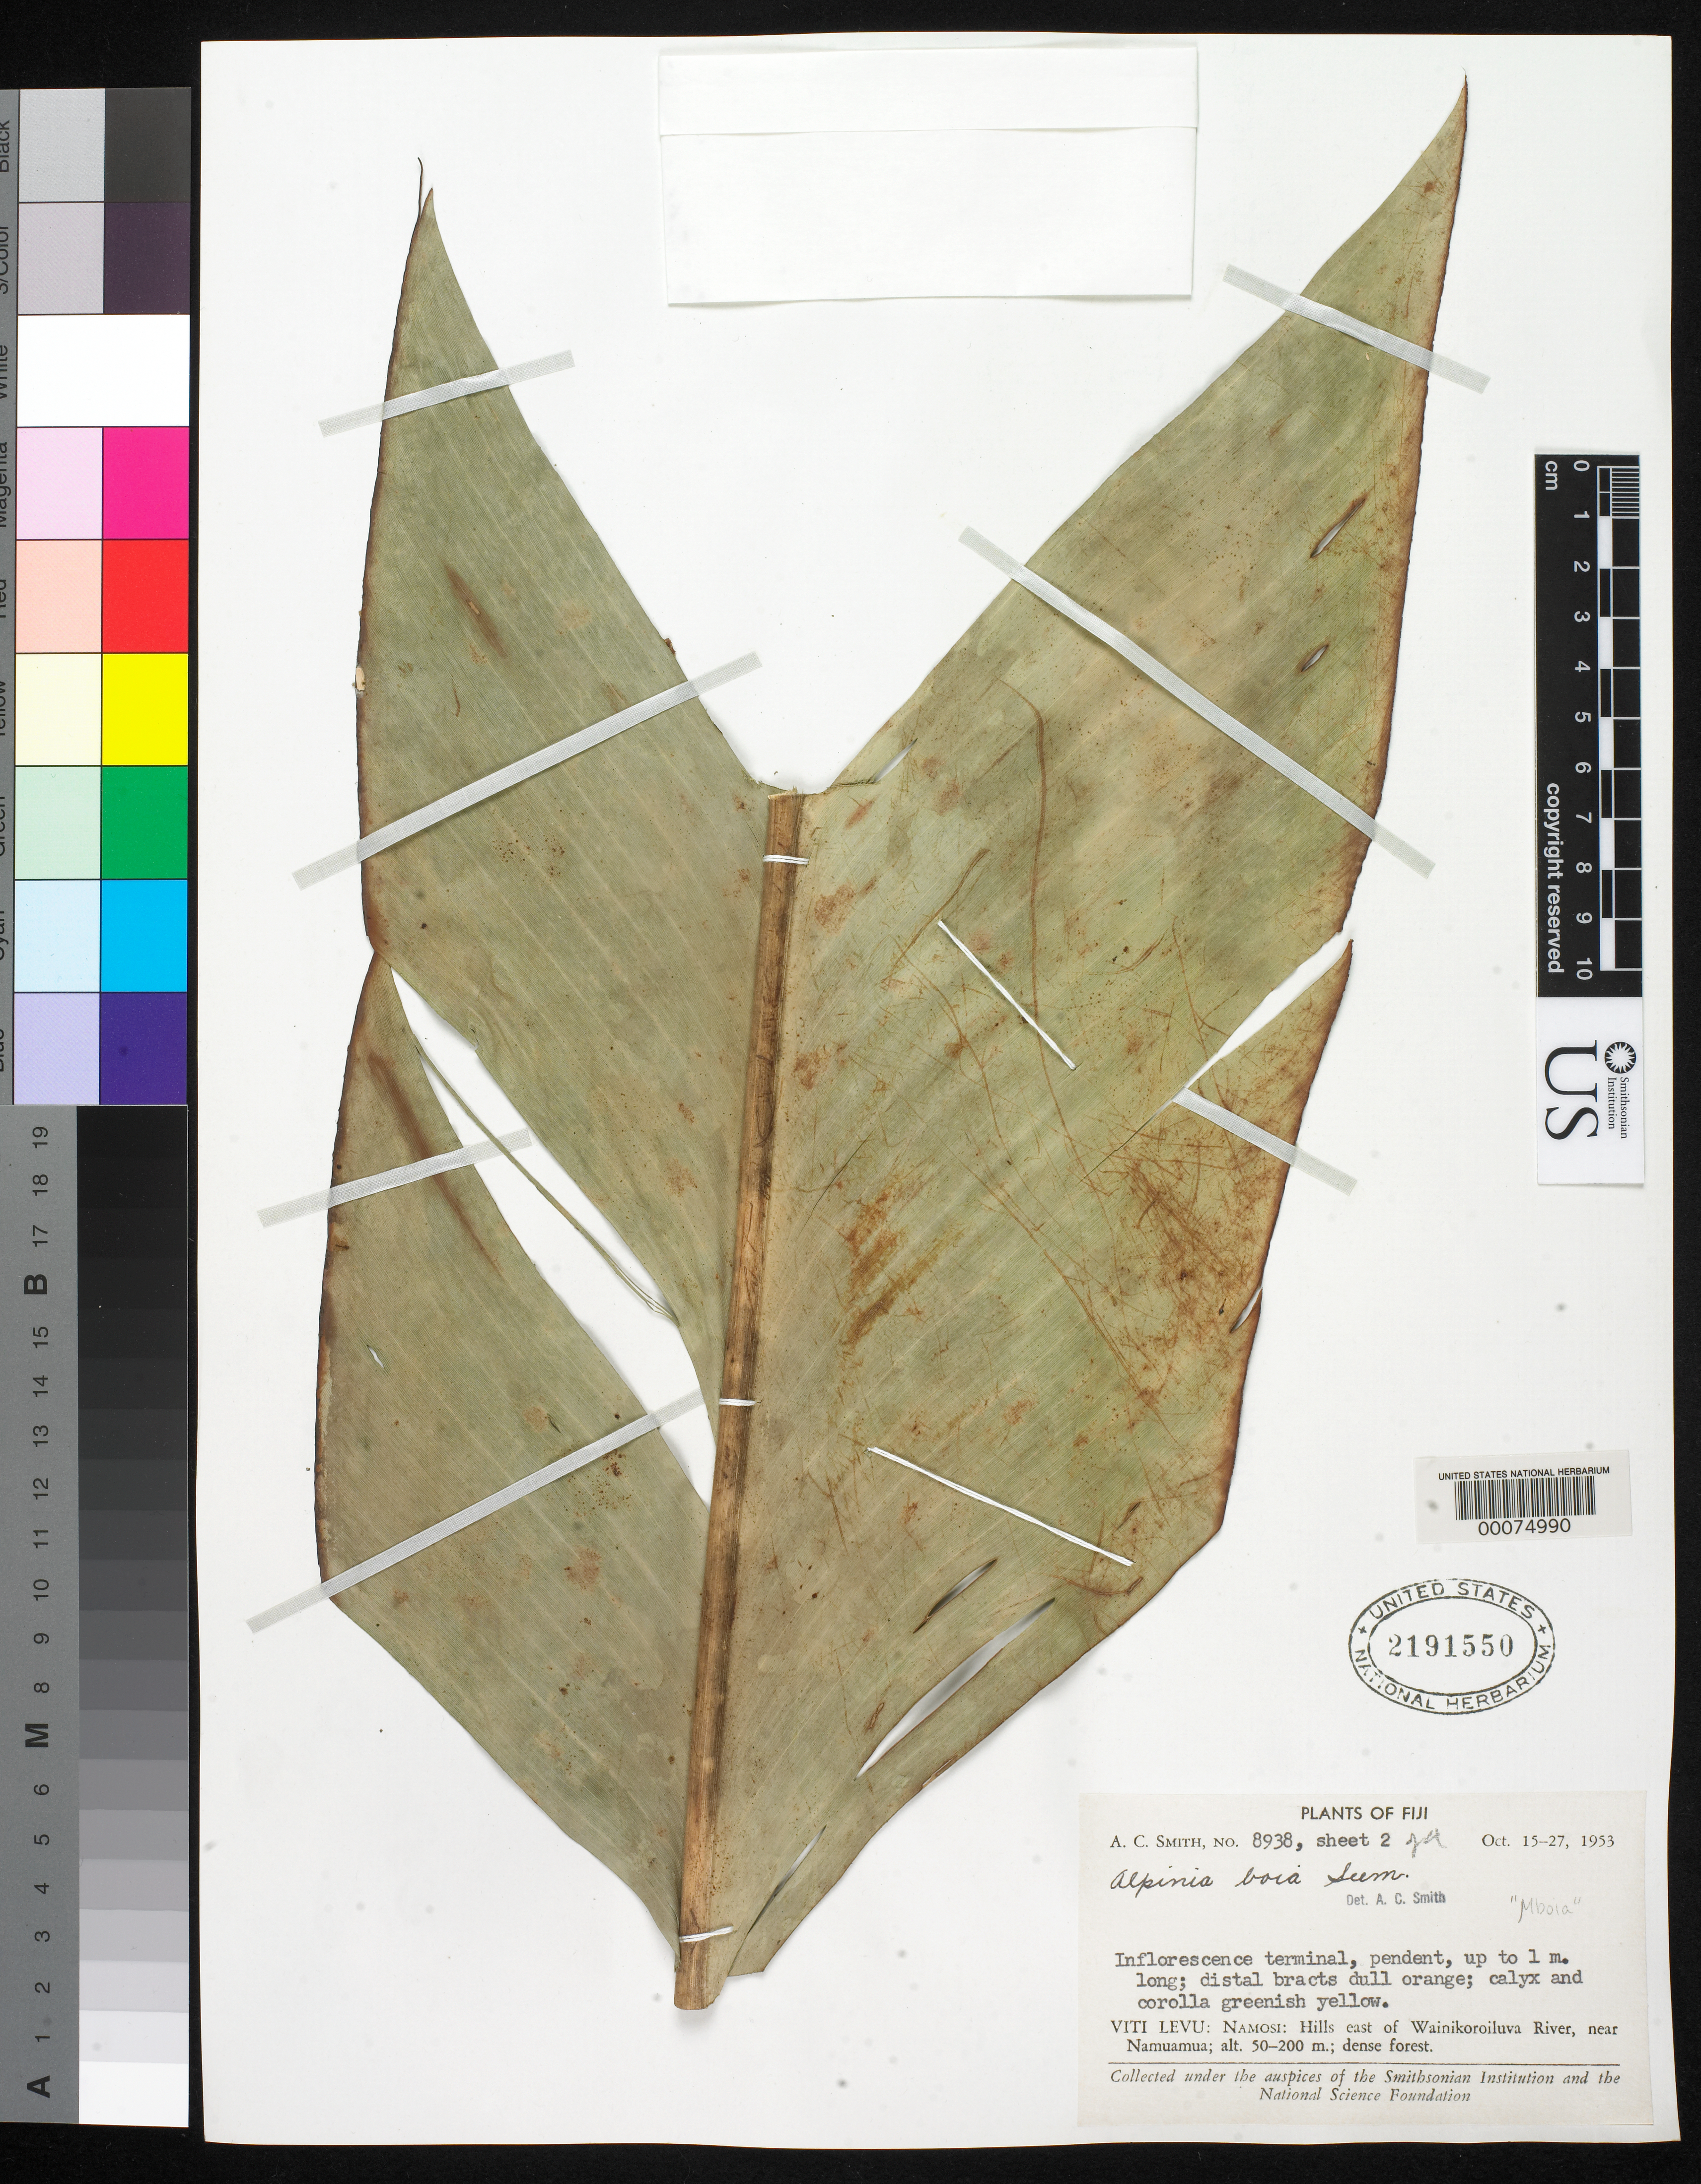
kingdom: Plantae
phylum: Tracheophyta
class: Liliopsida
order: Zingiberales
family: Zingiberaceae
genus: Alpinia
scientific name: Alpinia boia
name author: Seem.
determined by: Smith, A. C.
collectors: A. C. Smith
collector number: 8938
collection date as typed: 15 Oct 1953 to 27 Oct 1953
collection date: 1953-10-15/1953-10-27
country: Fiji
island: Viti Levu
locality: Namosi Prov., hills east of Wainikoroiluva River, near Namuamua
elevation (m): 50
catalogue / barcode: US 2191550